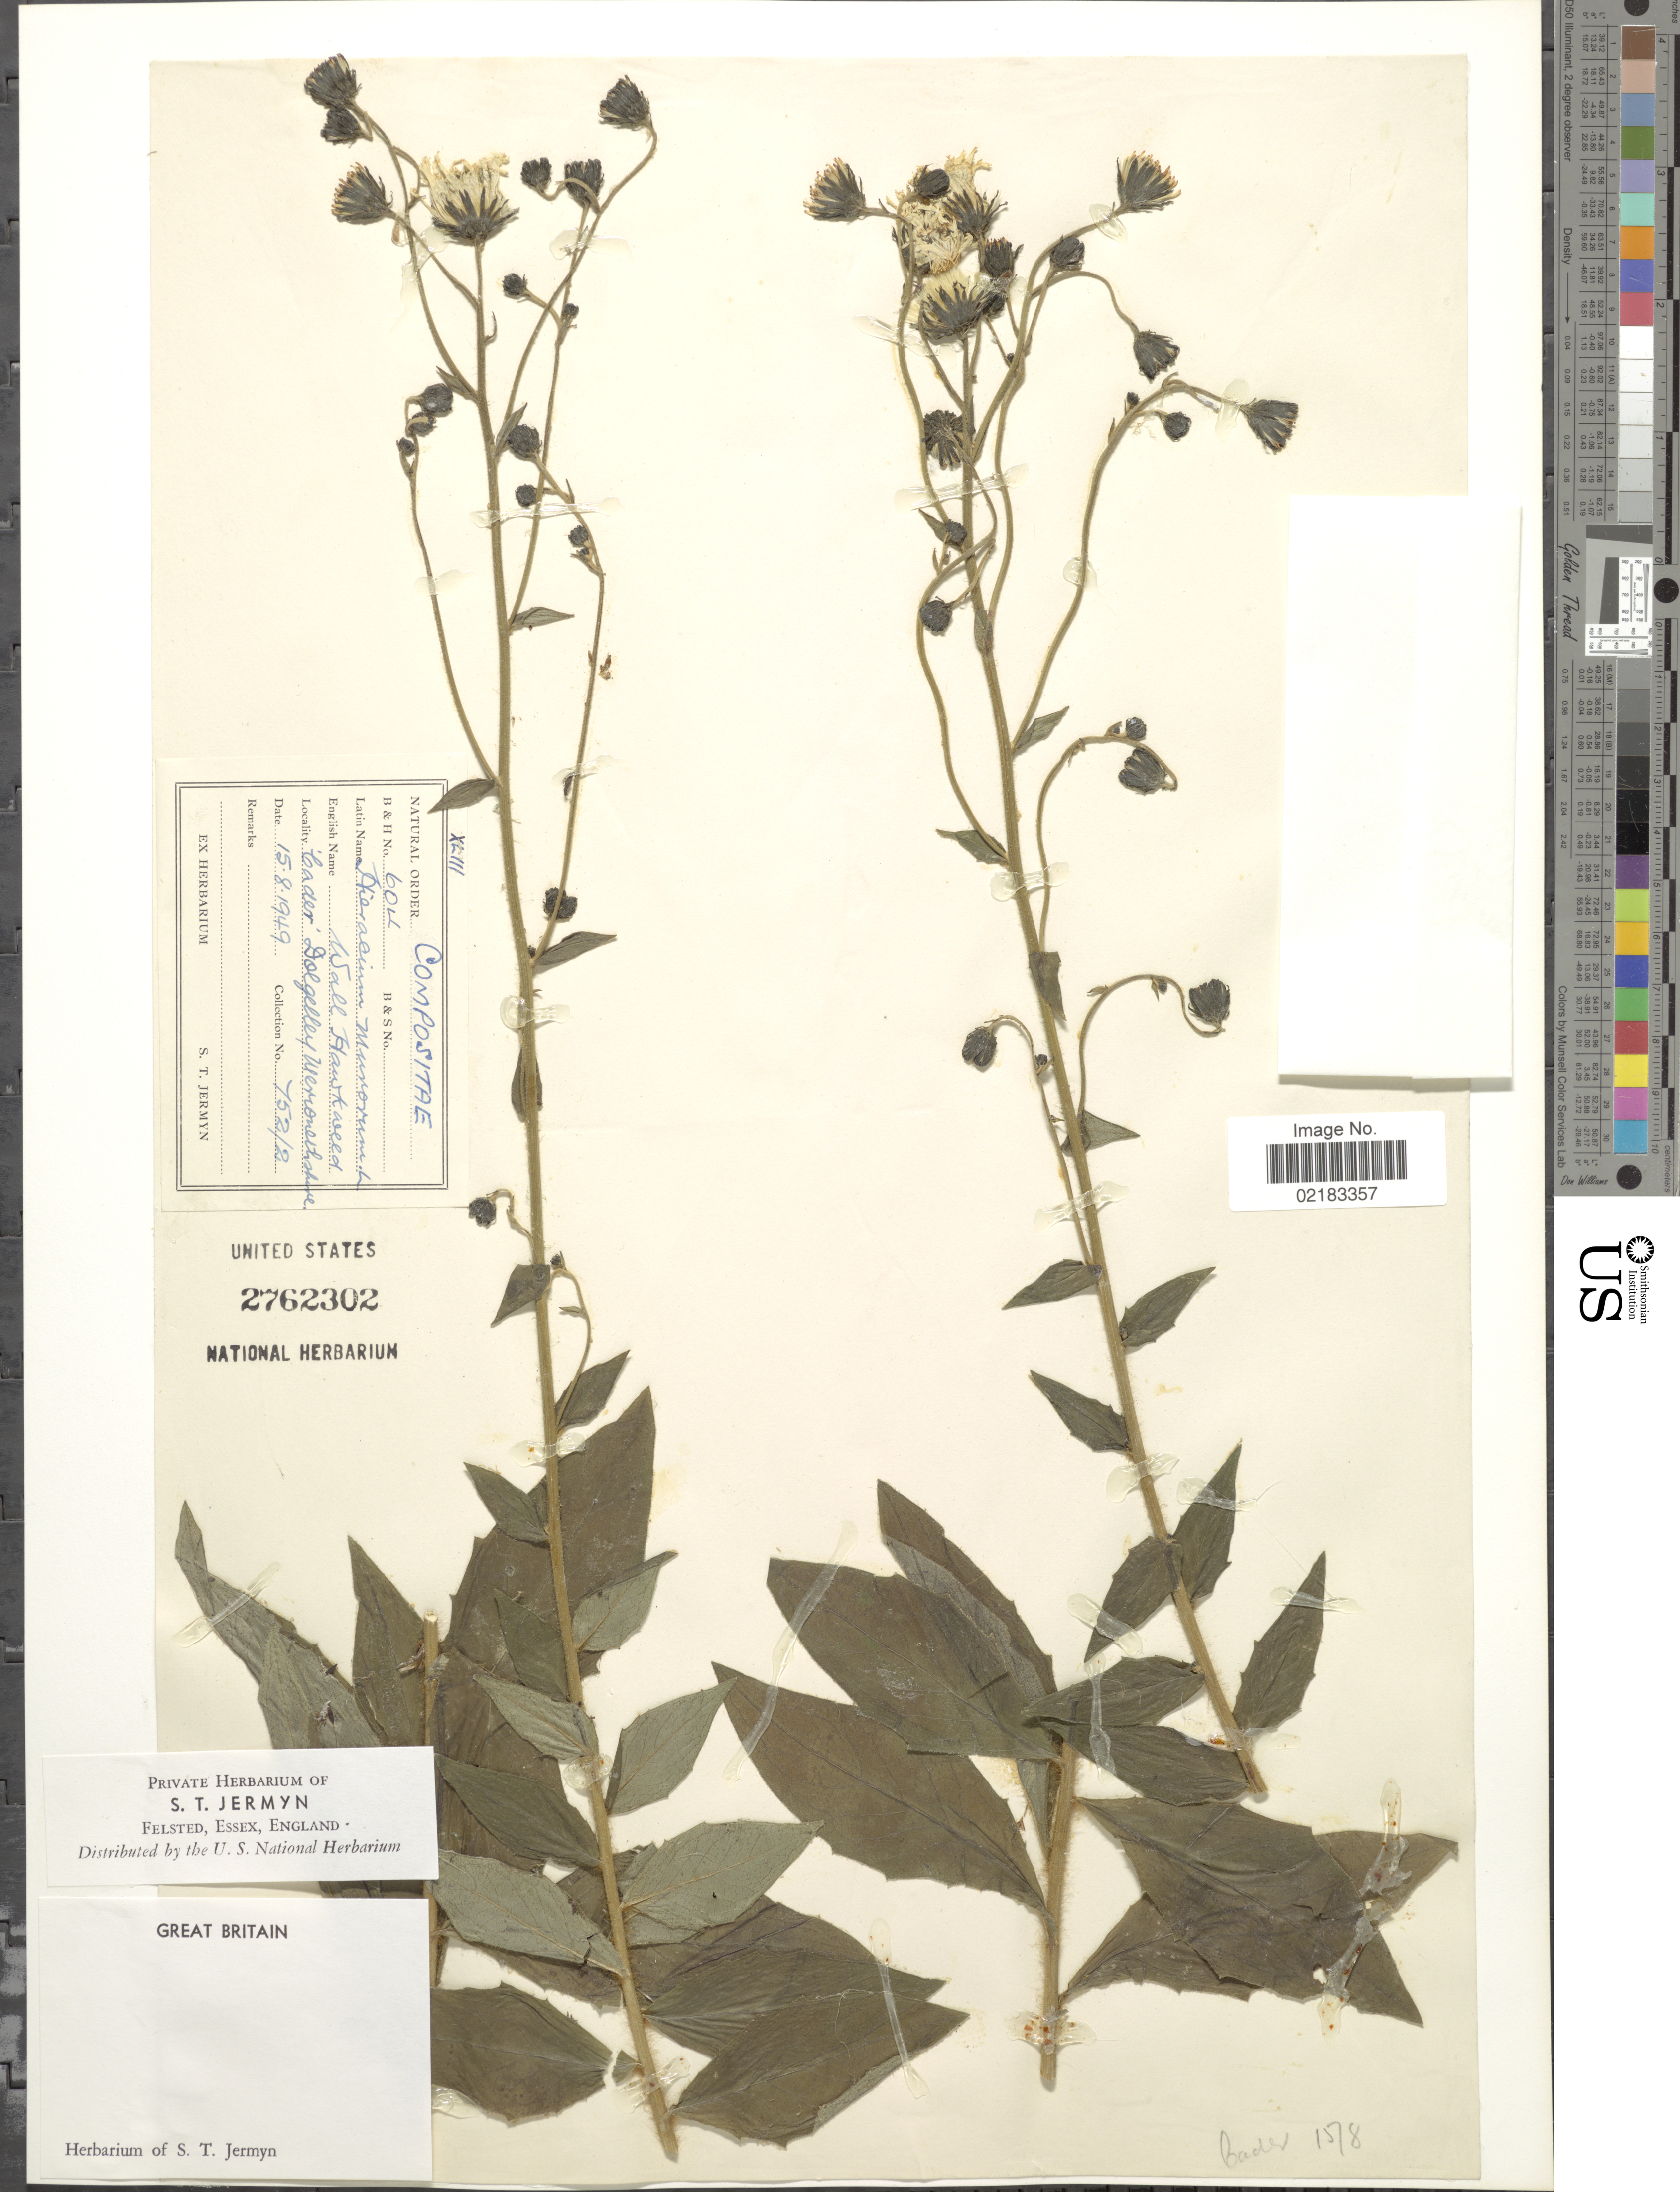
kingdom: Plantae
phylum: Tracheophyta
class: Magnoliopsida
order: Asterales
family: Asteraceae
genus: Hieracium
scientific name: Hieracium murorum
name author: L.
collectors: ex herb. S. T. Jermyn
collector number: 752/2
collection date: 1949-08-18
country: United Kingdom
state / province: Wales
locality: Great Britain: Cader, Dolgelley, Merionethshire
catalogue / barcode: US 2762302